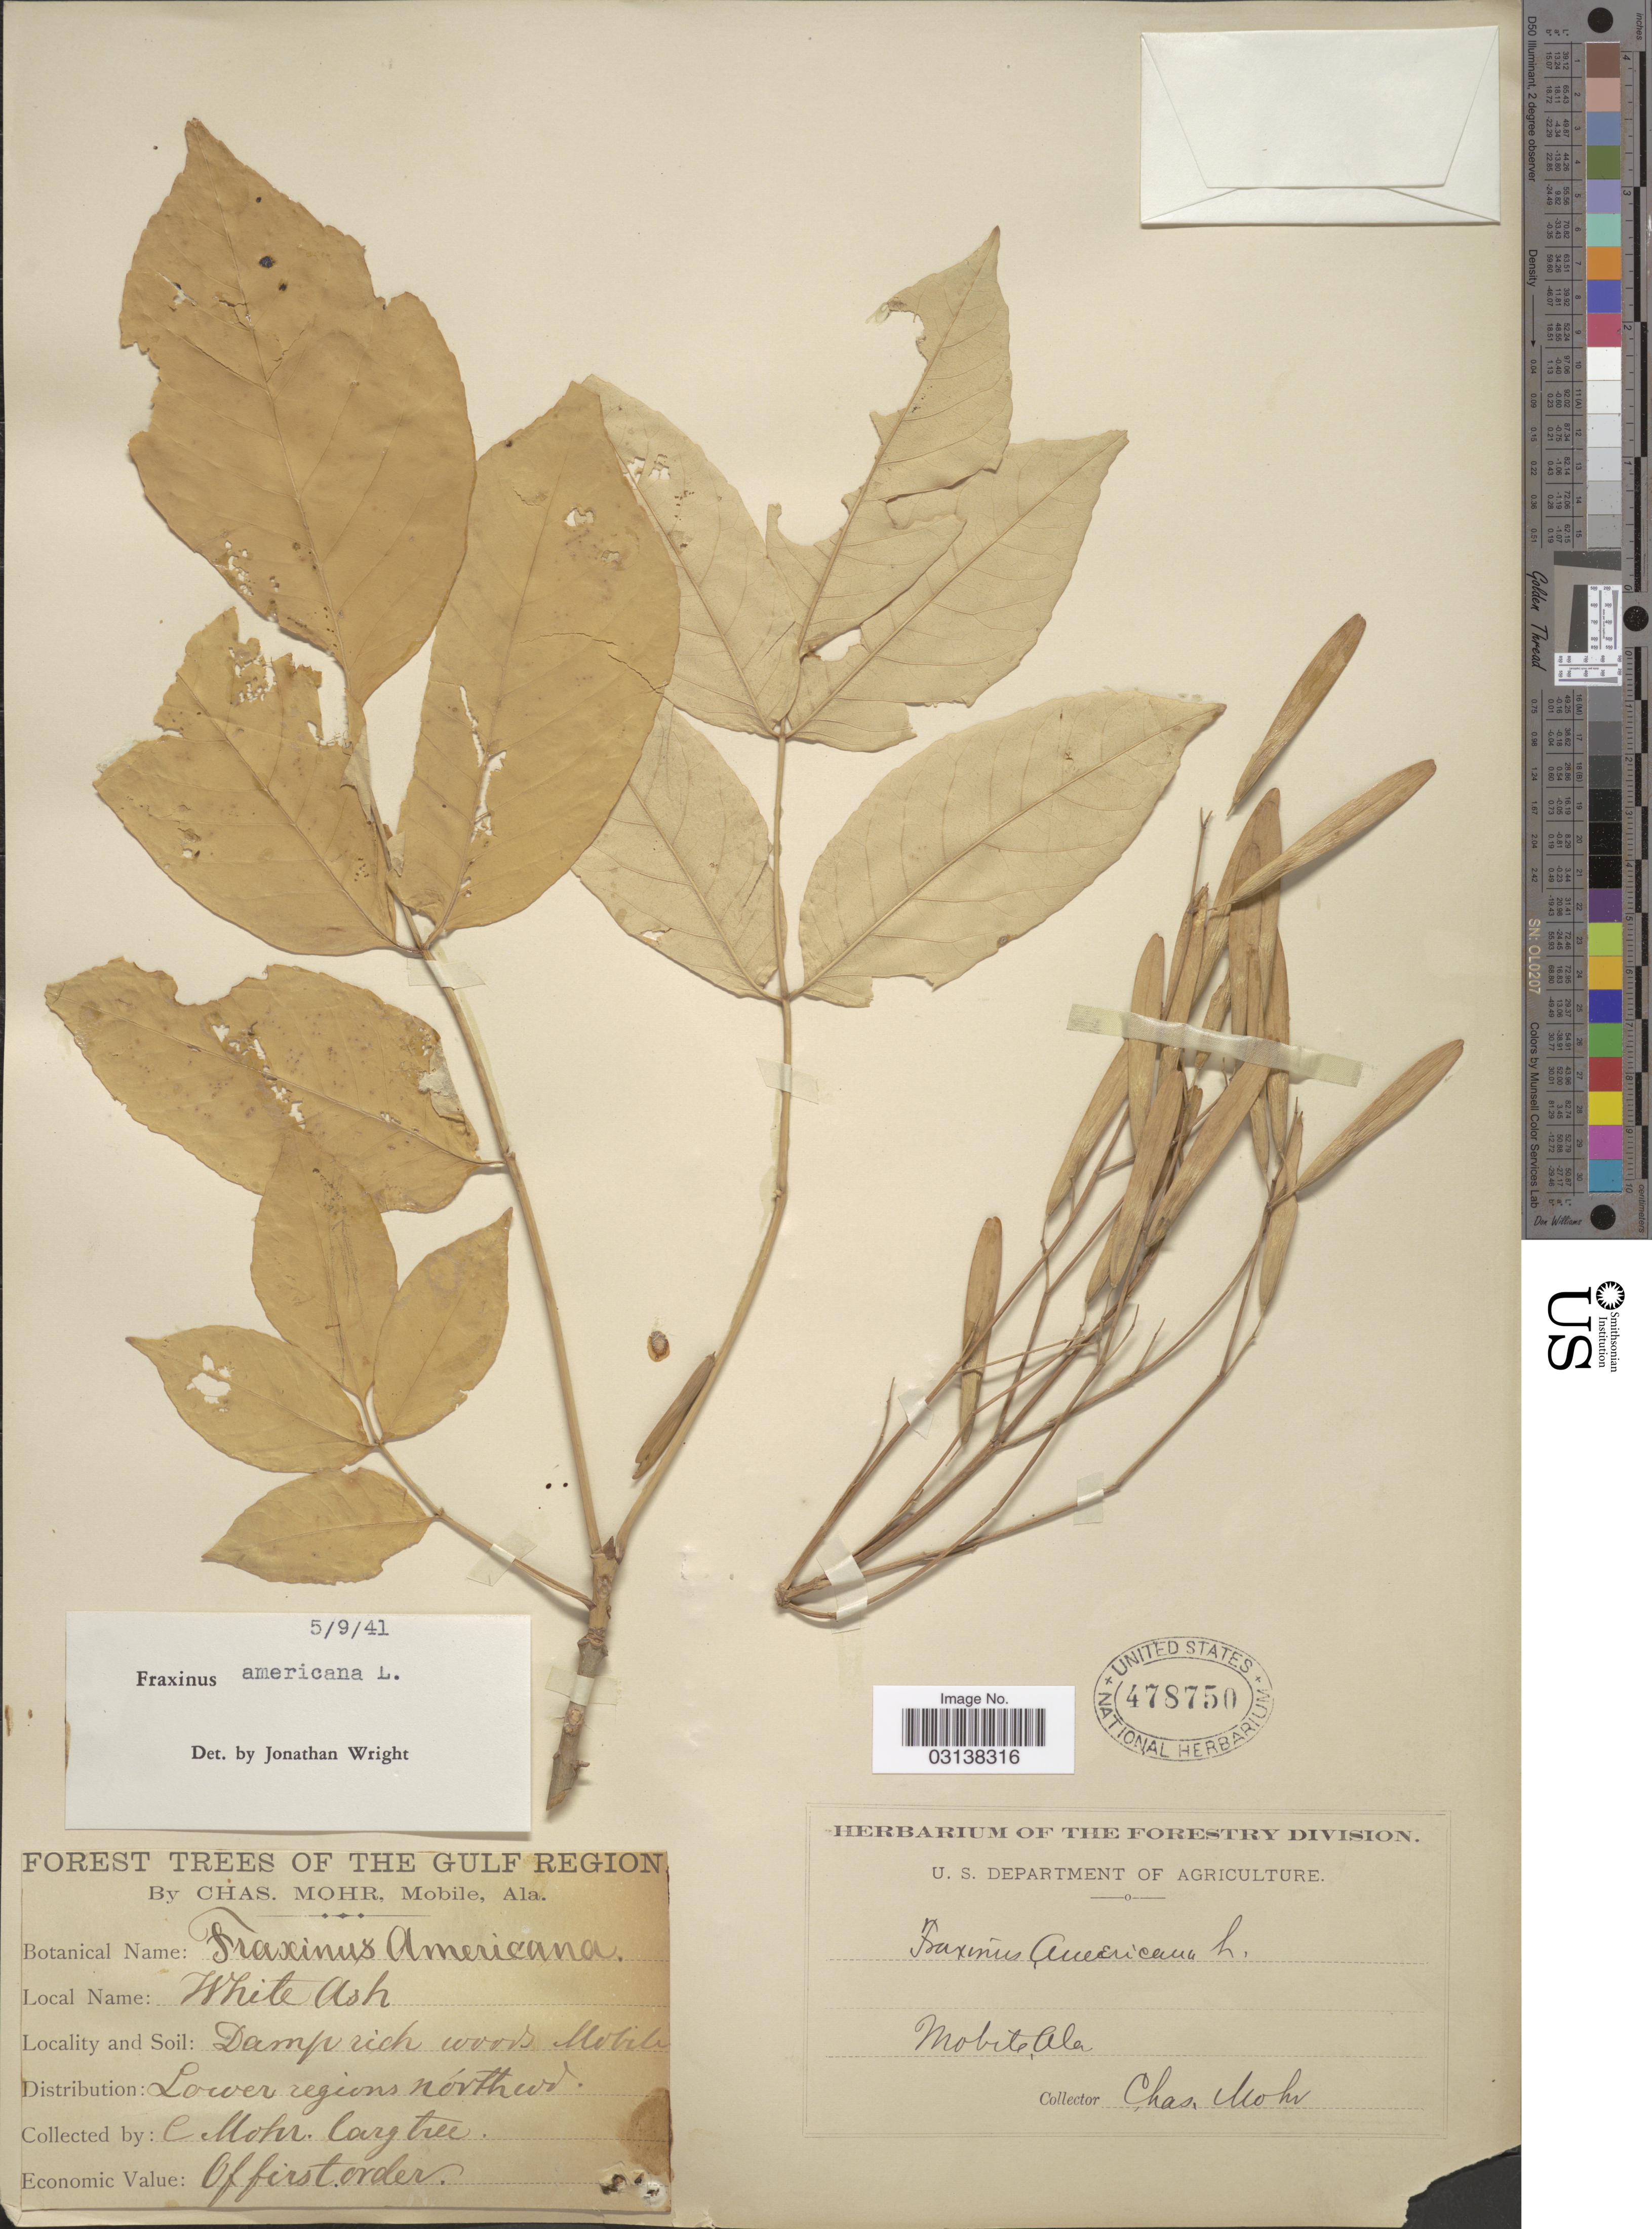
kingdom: Plantae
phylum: Tracheophyta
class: Magnoliopsida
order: Lamiales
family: Oleaceae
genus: Fraxinus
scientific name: Fraxinus americana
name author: L.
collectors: Mohr, C. T. (herbarium)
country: United States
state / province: Alabama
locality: Mobile.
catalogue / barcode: US 478750